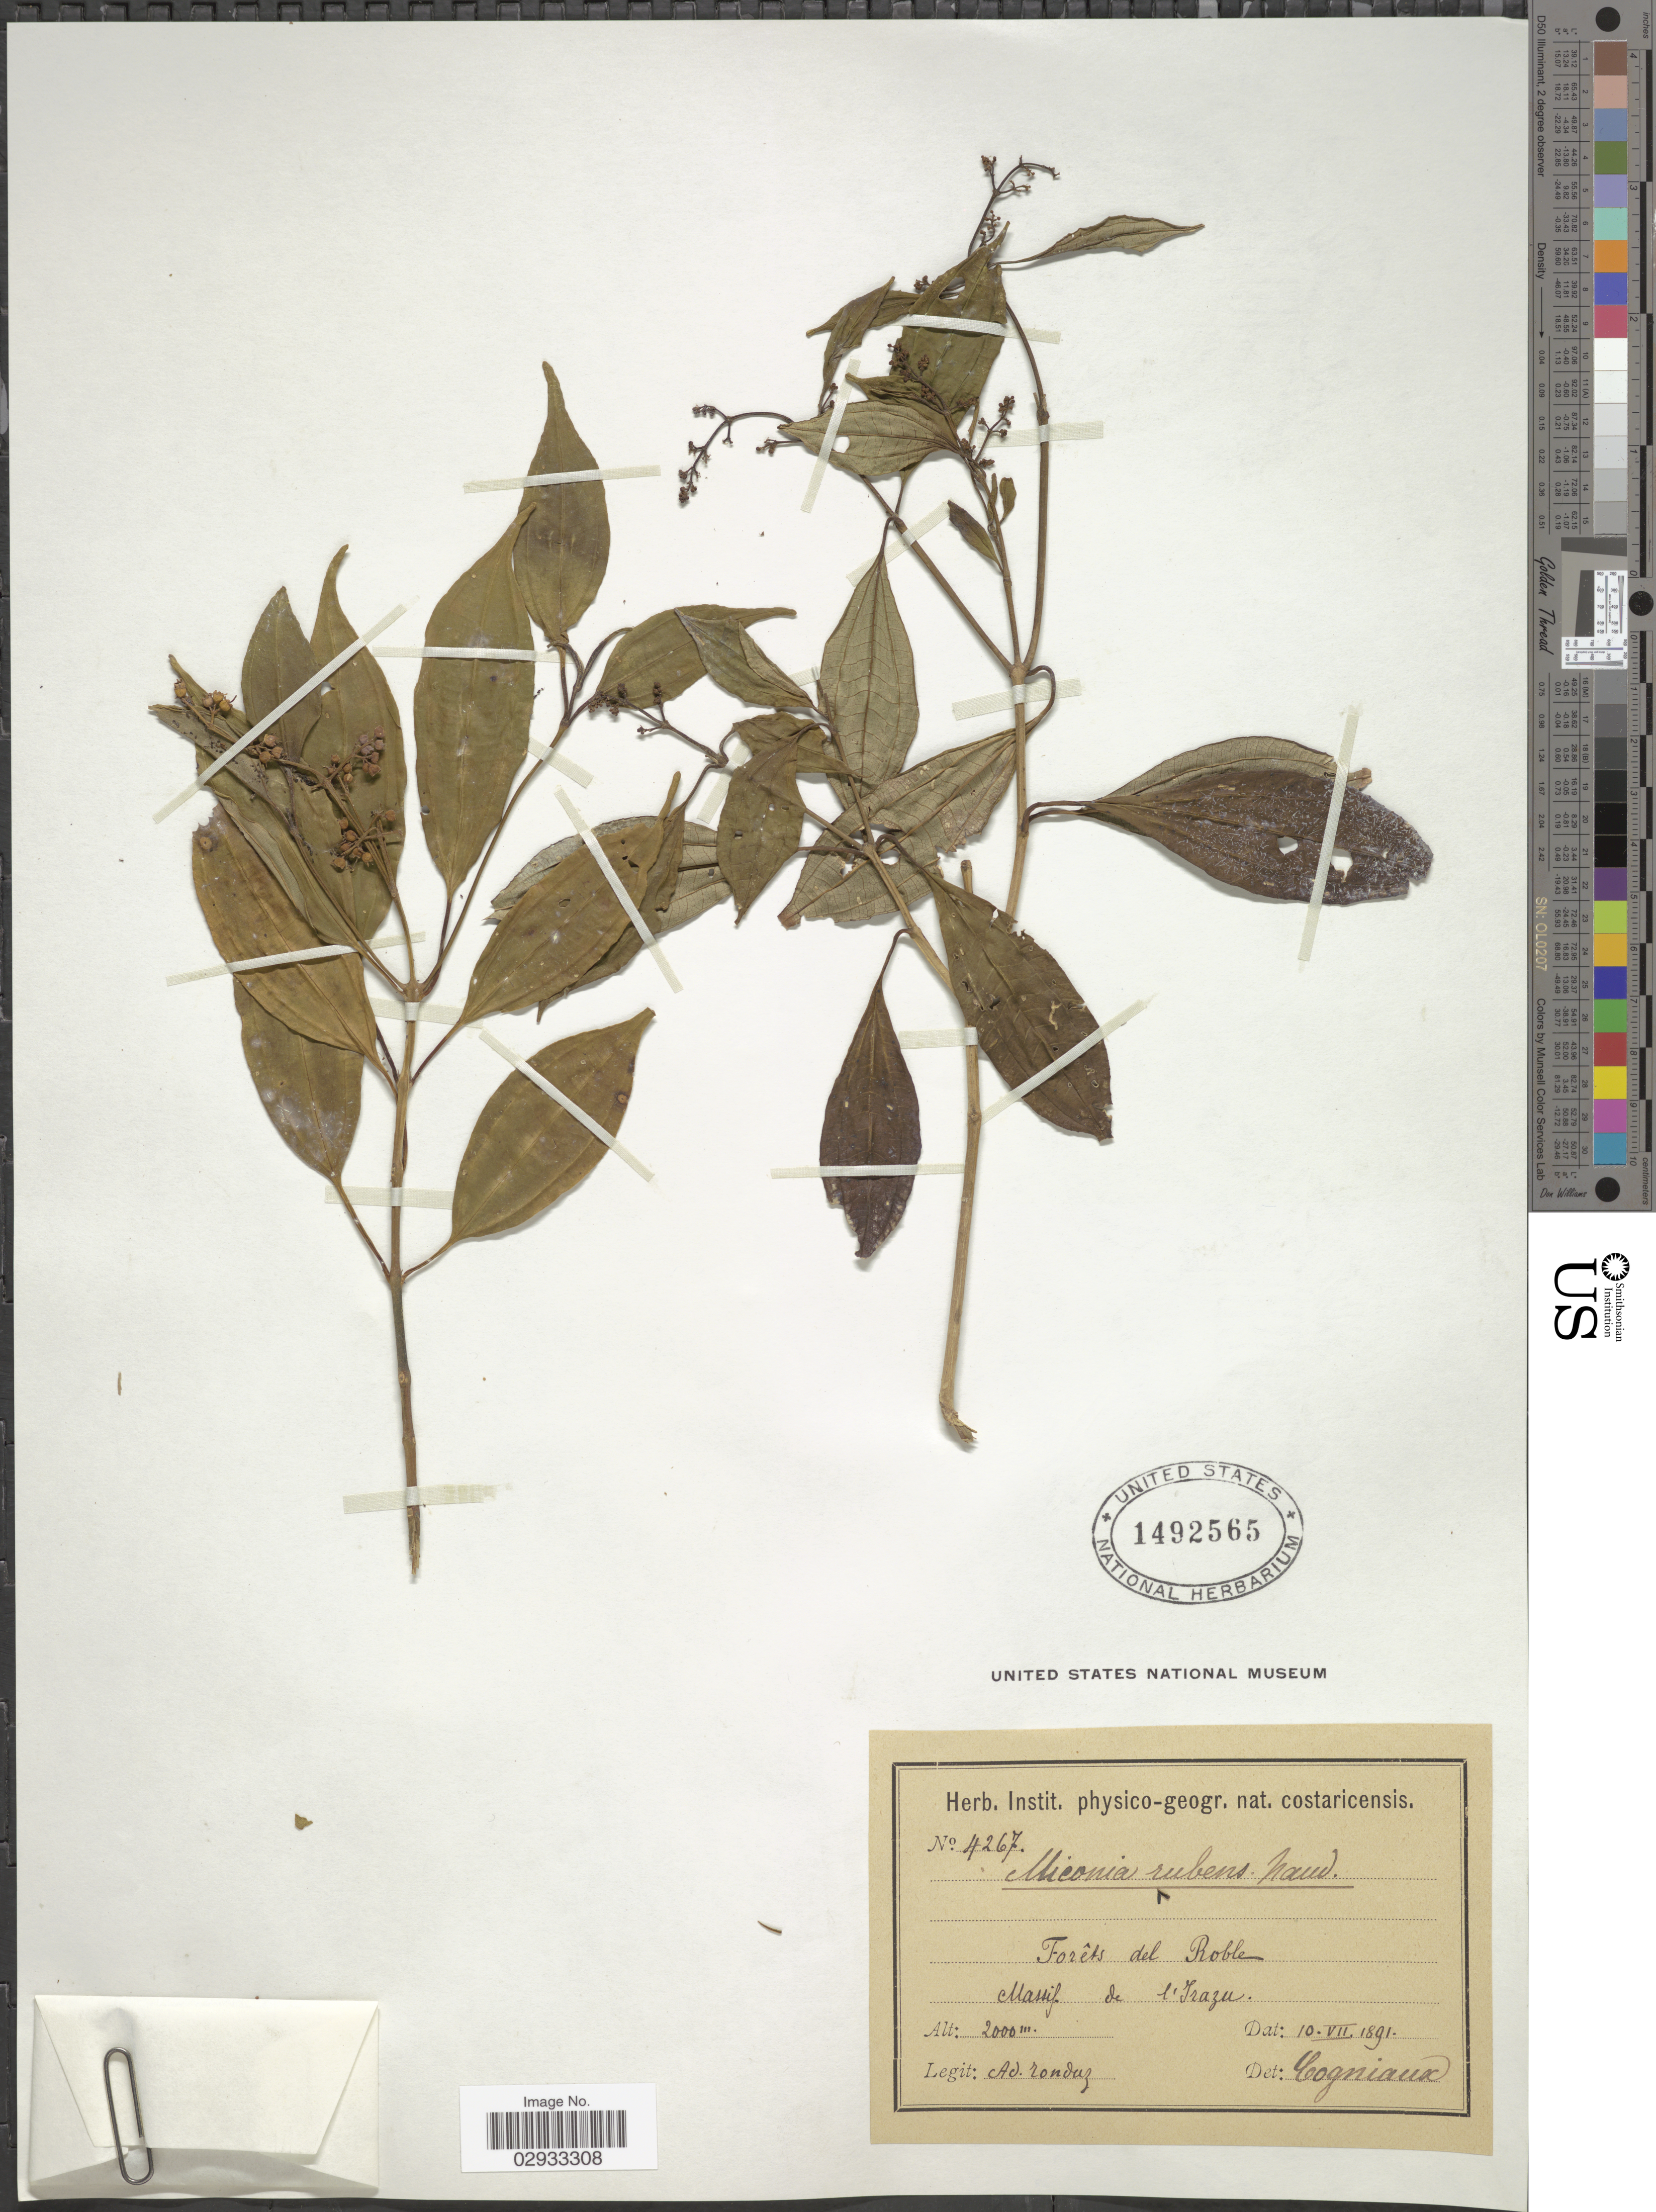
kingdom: Plantae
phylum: Tracheophyta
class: Magnoliopsida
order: Myrtales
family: Melastomataceae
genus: Miconia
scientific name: Miconia rubens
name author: (Sw.) Naudin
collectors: A. Tonduz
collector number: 4267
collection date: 1891-07-10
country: Costa Rica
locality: Forêts del Roble. Massif de l'Irazu.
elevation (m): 2000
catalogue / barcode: US 1492565